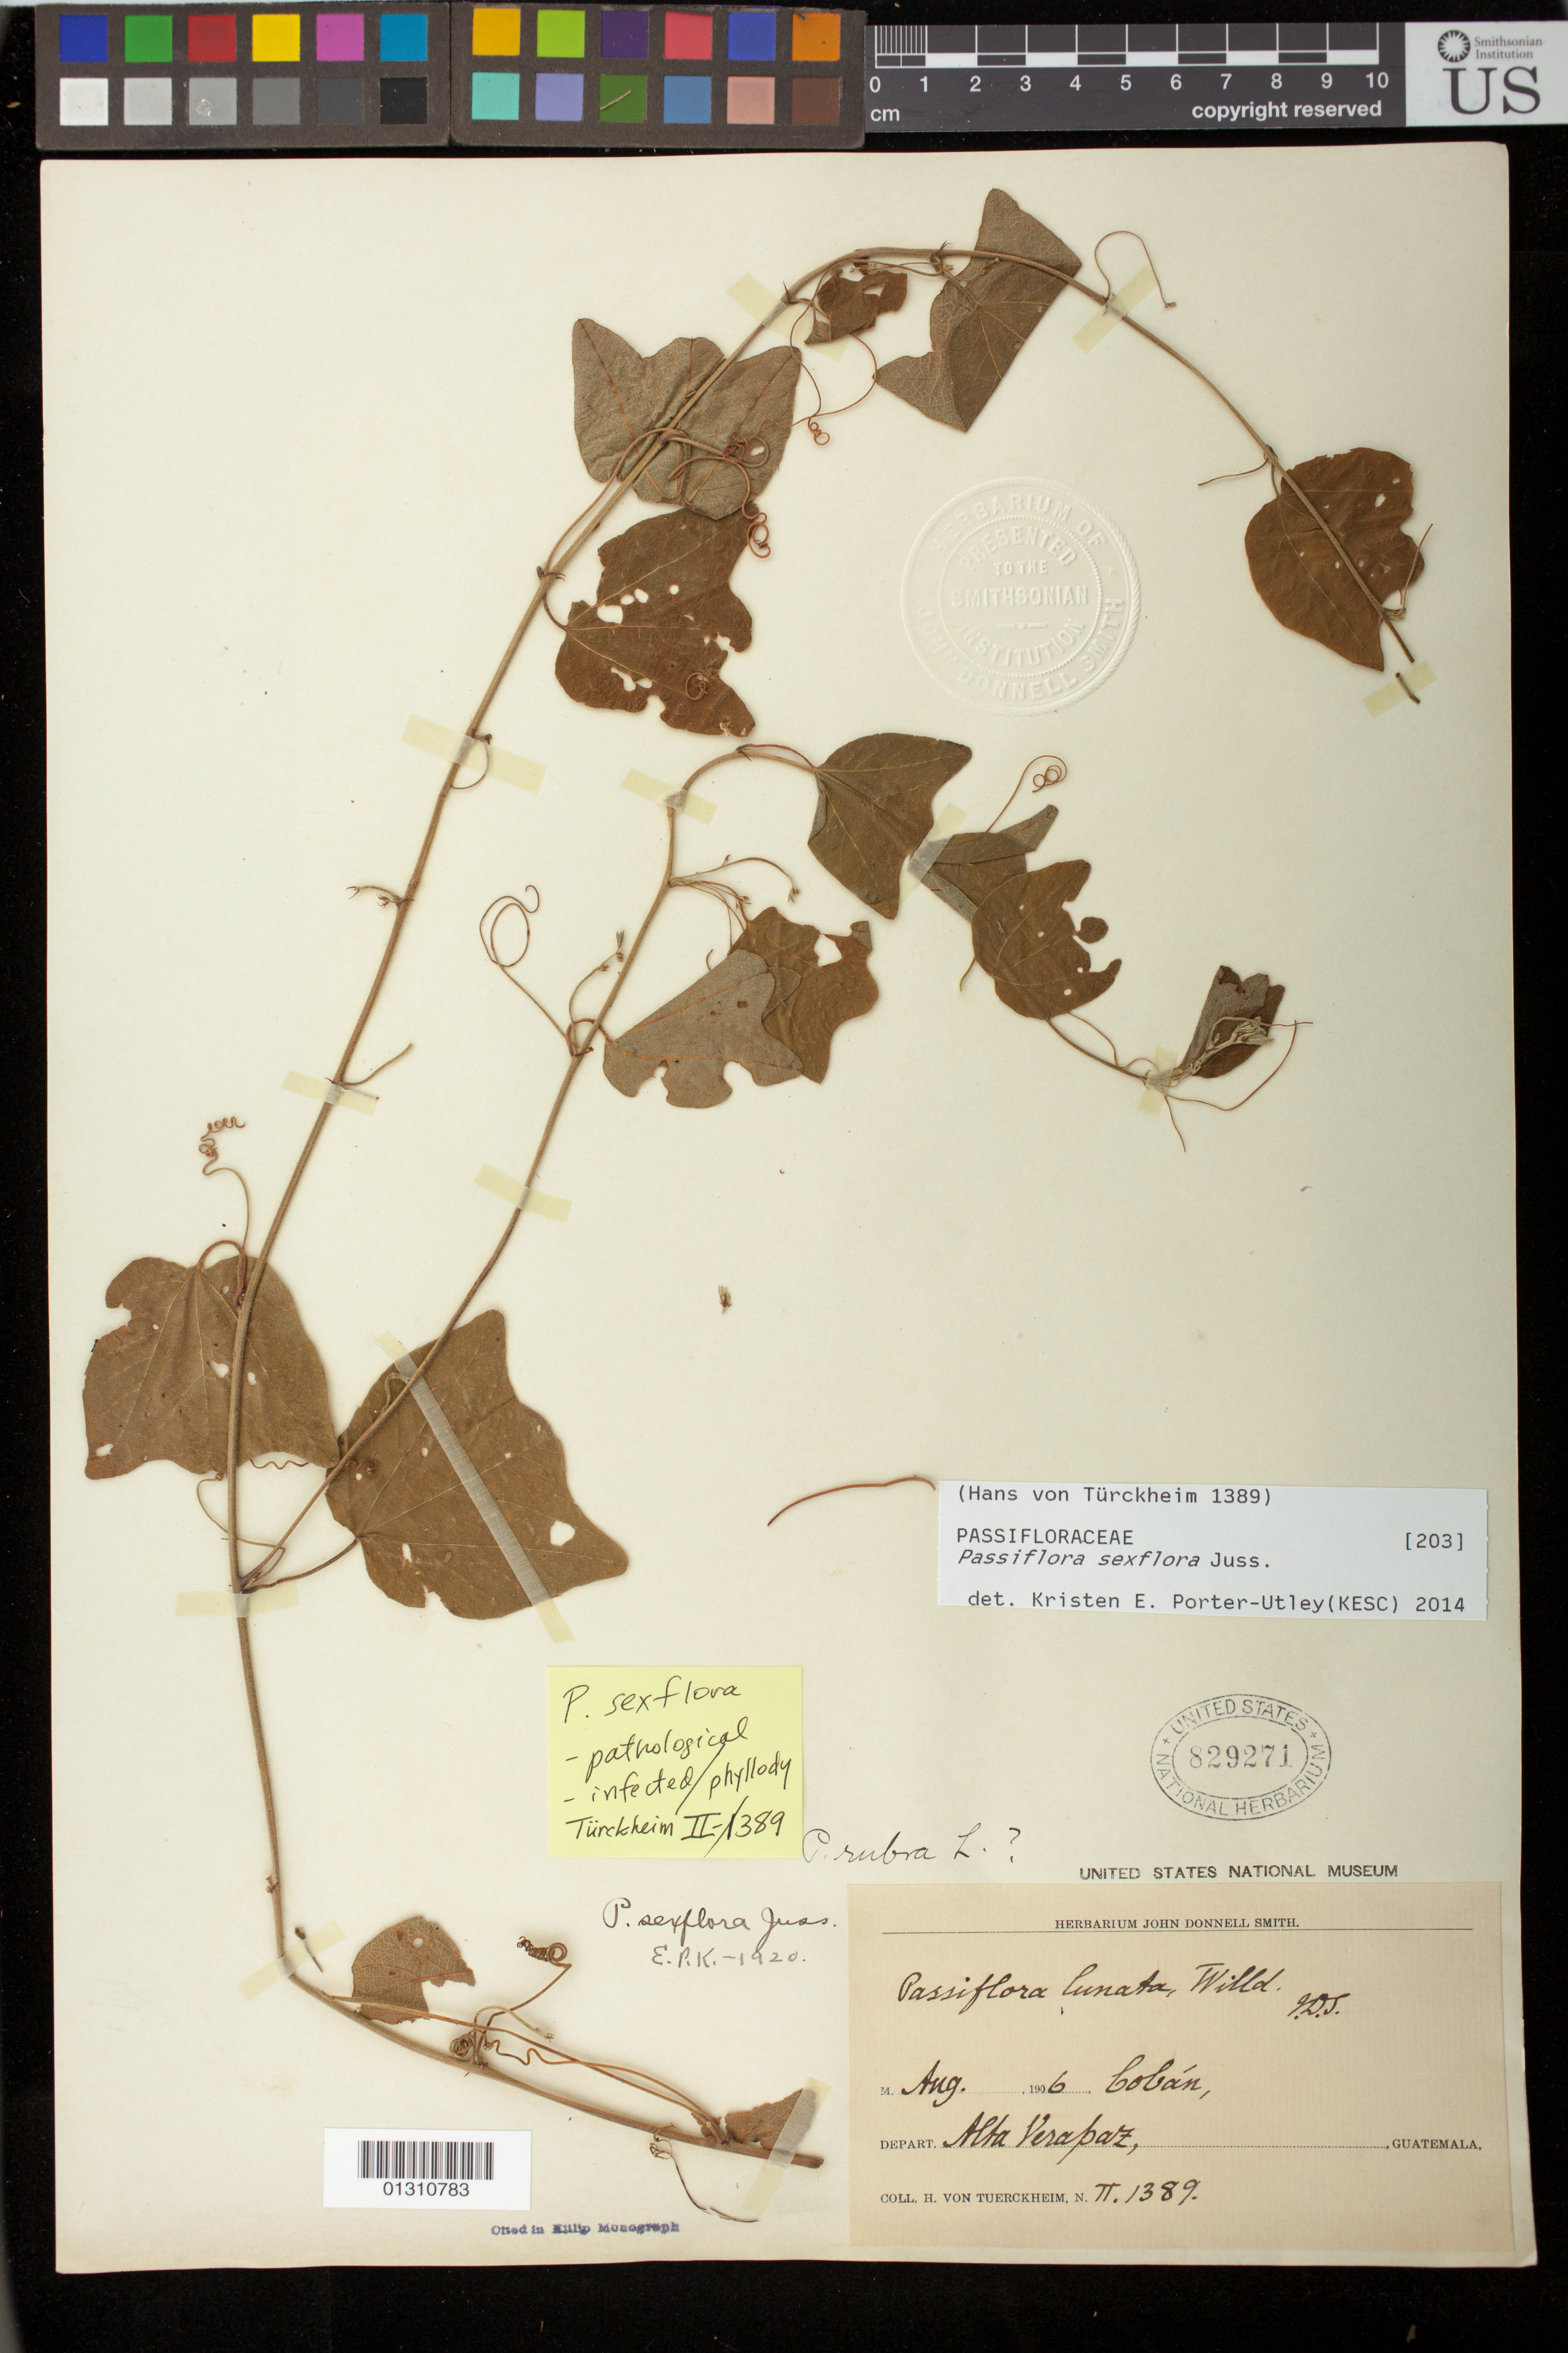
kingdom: Plantae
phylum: Tracheophyta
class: Magnoliopsida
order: Malpighiales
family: Passifloraceae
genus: Passiflora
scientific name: Passiflora sexflora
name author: Juss.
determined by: Porter-Utley, Kristen E.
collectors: H. von Türckheim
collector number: II.1389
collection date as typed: Aug 1906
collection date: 1906-08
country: Guatemala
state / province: Alta Verapaz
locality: Cobán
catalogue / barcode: US 829271